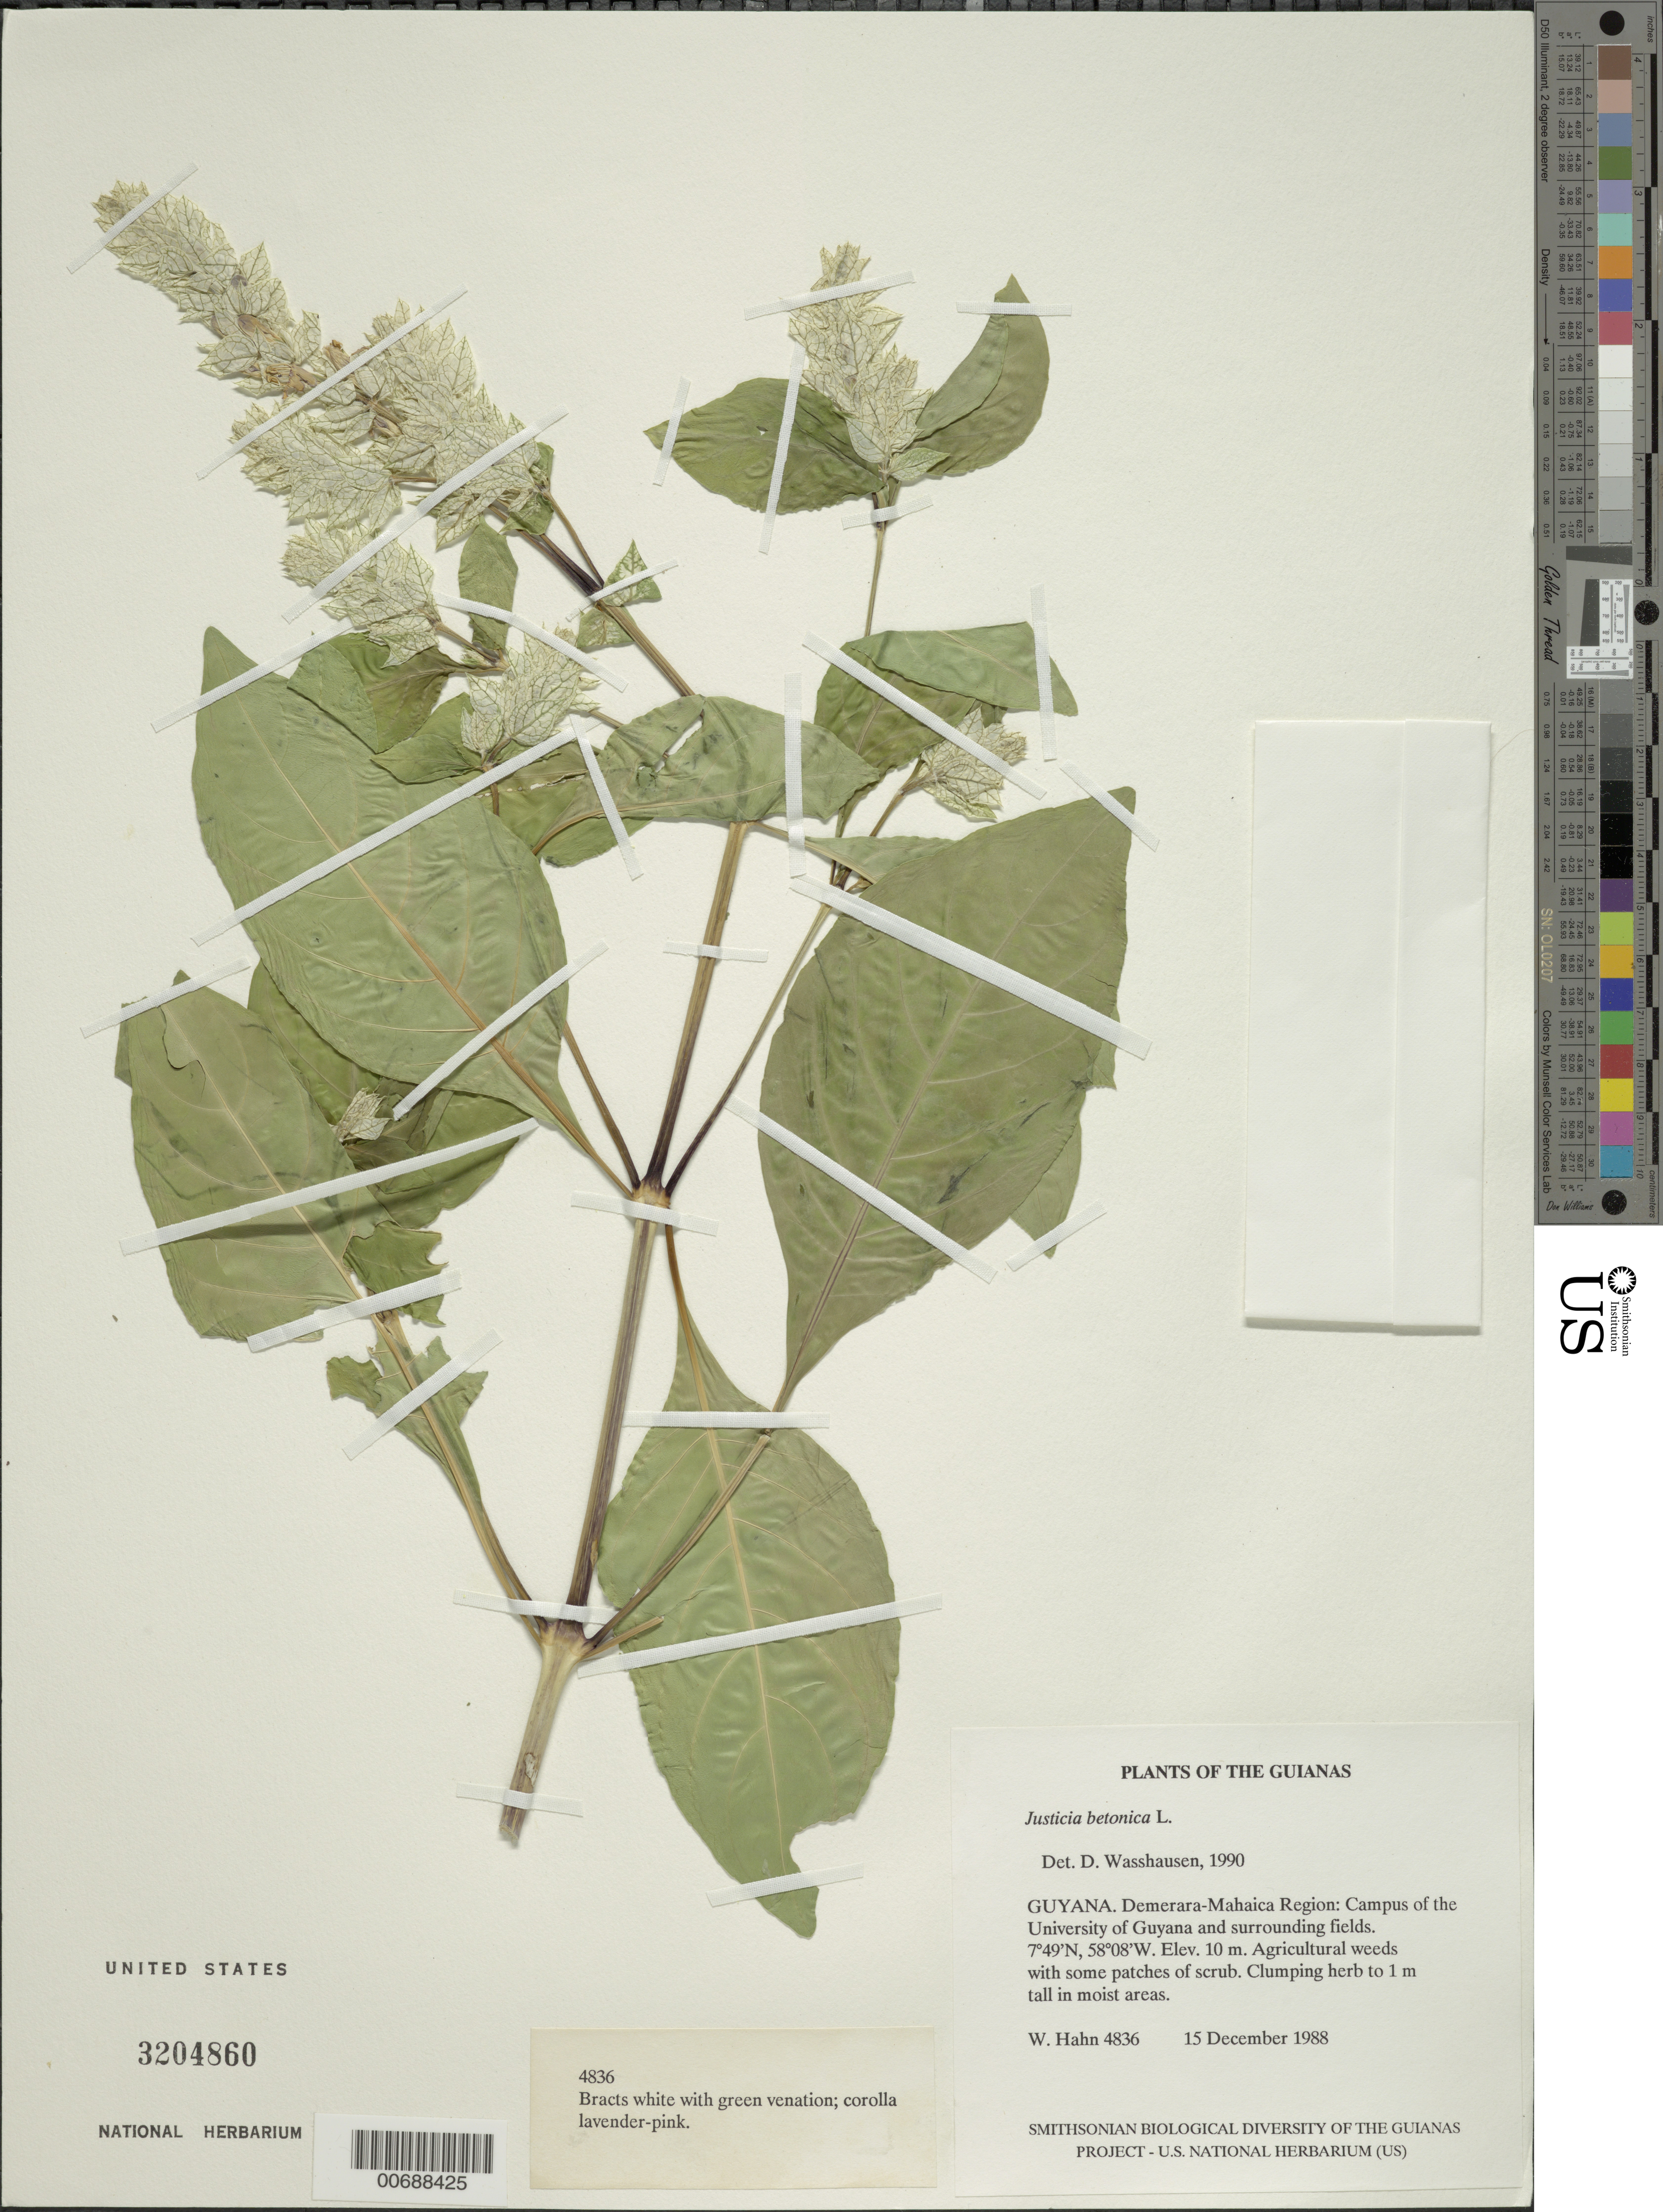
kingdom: Plantae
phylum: Tracheophyta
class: Magnoliopsida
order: Lamiales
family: Acanthaceae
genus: Justicia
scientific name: Justicia betonica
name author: L.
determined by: Wasshausen, Dieter C., (BOT), Smithsonian Institution - National Museum of Natural History (UNITED STATES)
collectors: W. Hahn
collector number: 4836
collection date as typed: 15 December 1988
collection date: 1988-12-15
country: Guyana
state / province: Demerara-Mahaica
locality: Campus of the University of Guyana and surrounding fields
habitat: Agricultural weeds with some patches of scrub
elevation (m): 10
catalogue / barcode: US 3204860